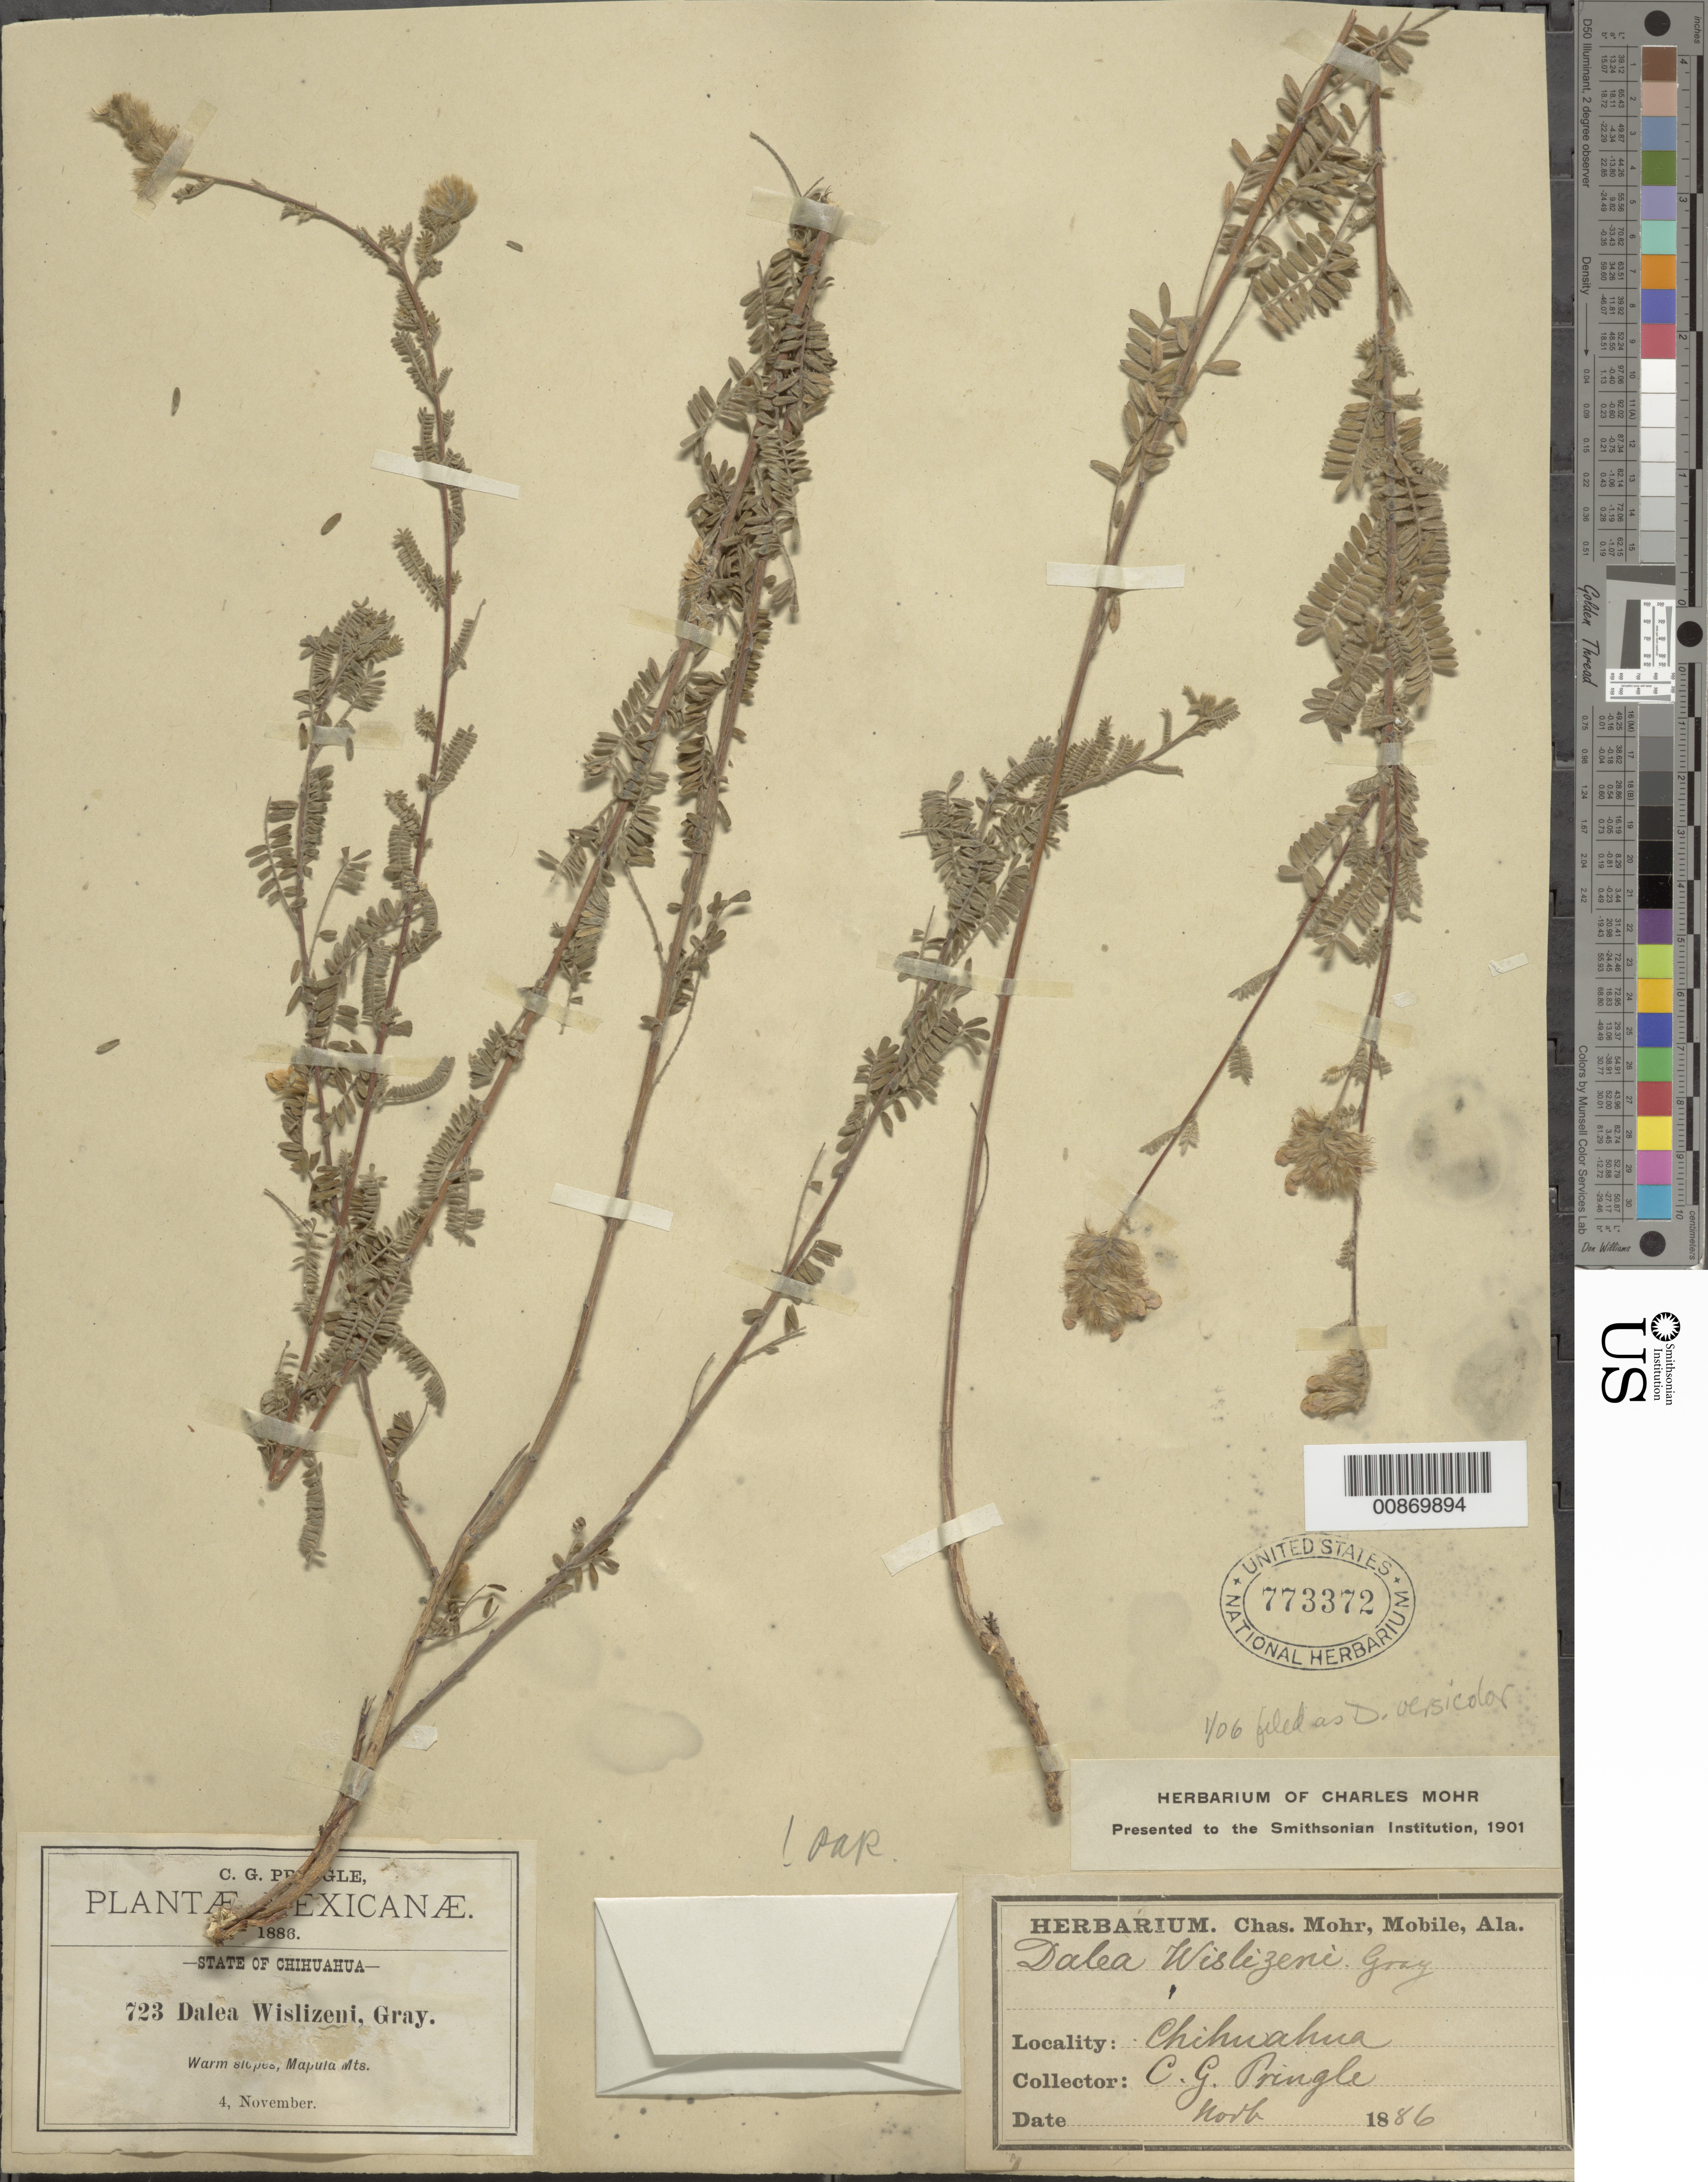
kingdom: Plantae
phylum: Tracheophyta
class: Magnoliopsida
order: Fabales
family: Fabaceae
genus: Dalea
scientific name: Dalea versicolor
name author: Zucc.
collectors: C. G. Pringle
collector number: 723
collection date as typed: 04 Nov 1886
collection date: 1886-11-04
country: Mexico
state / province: Chihuahua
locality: Mapula Mts., Chihuahua.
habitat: Warm slopes.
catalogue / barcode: US 773372